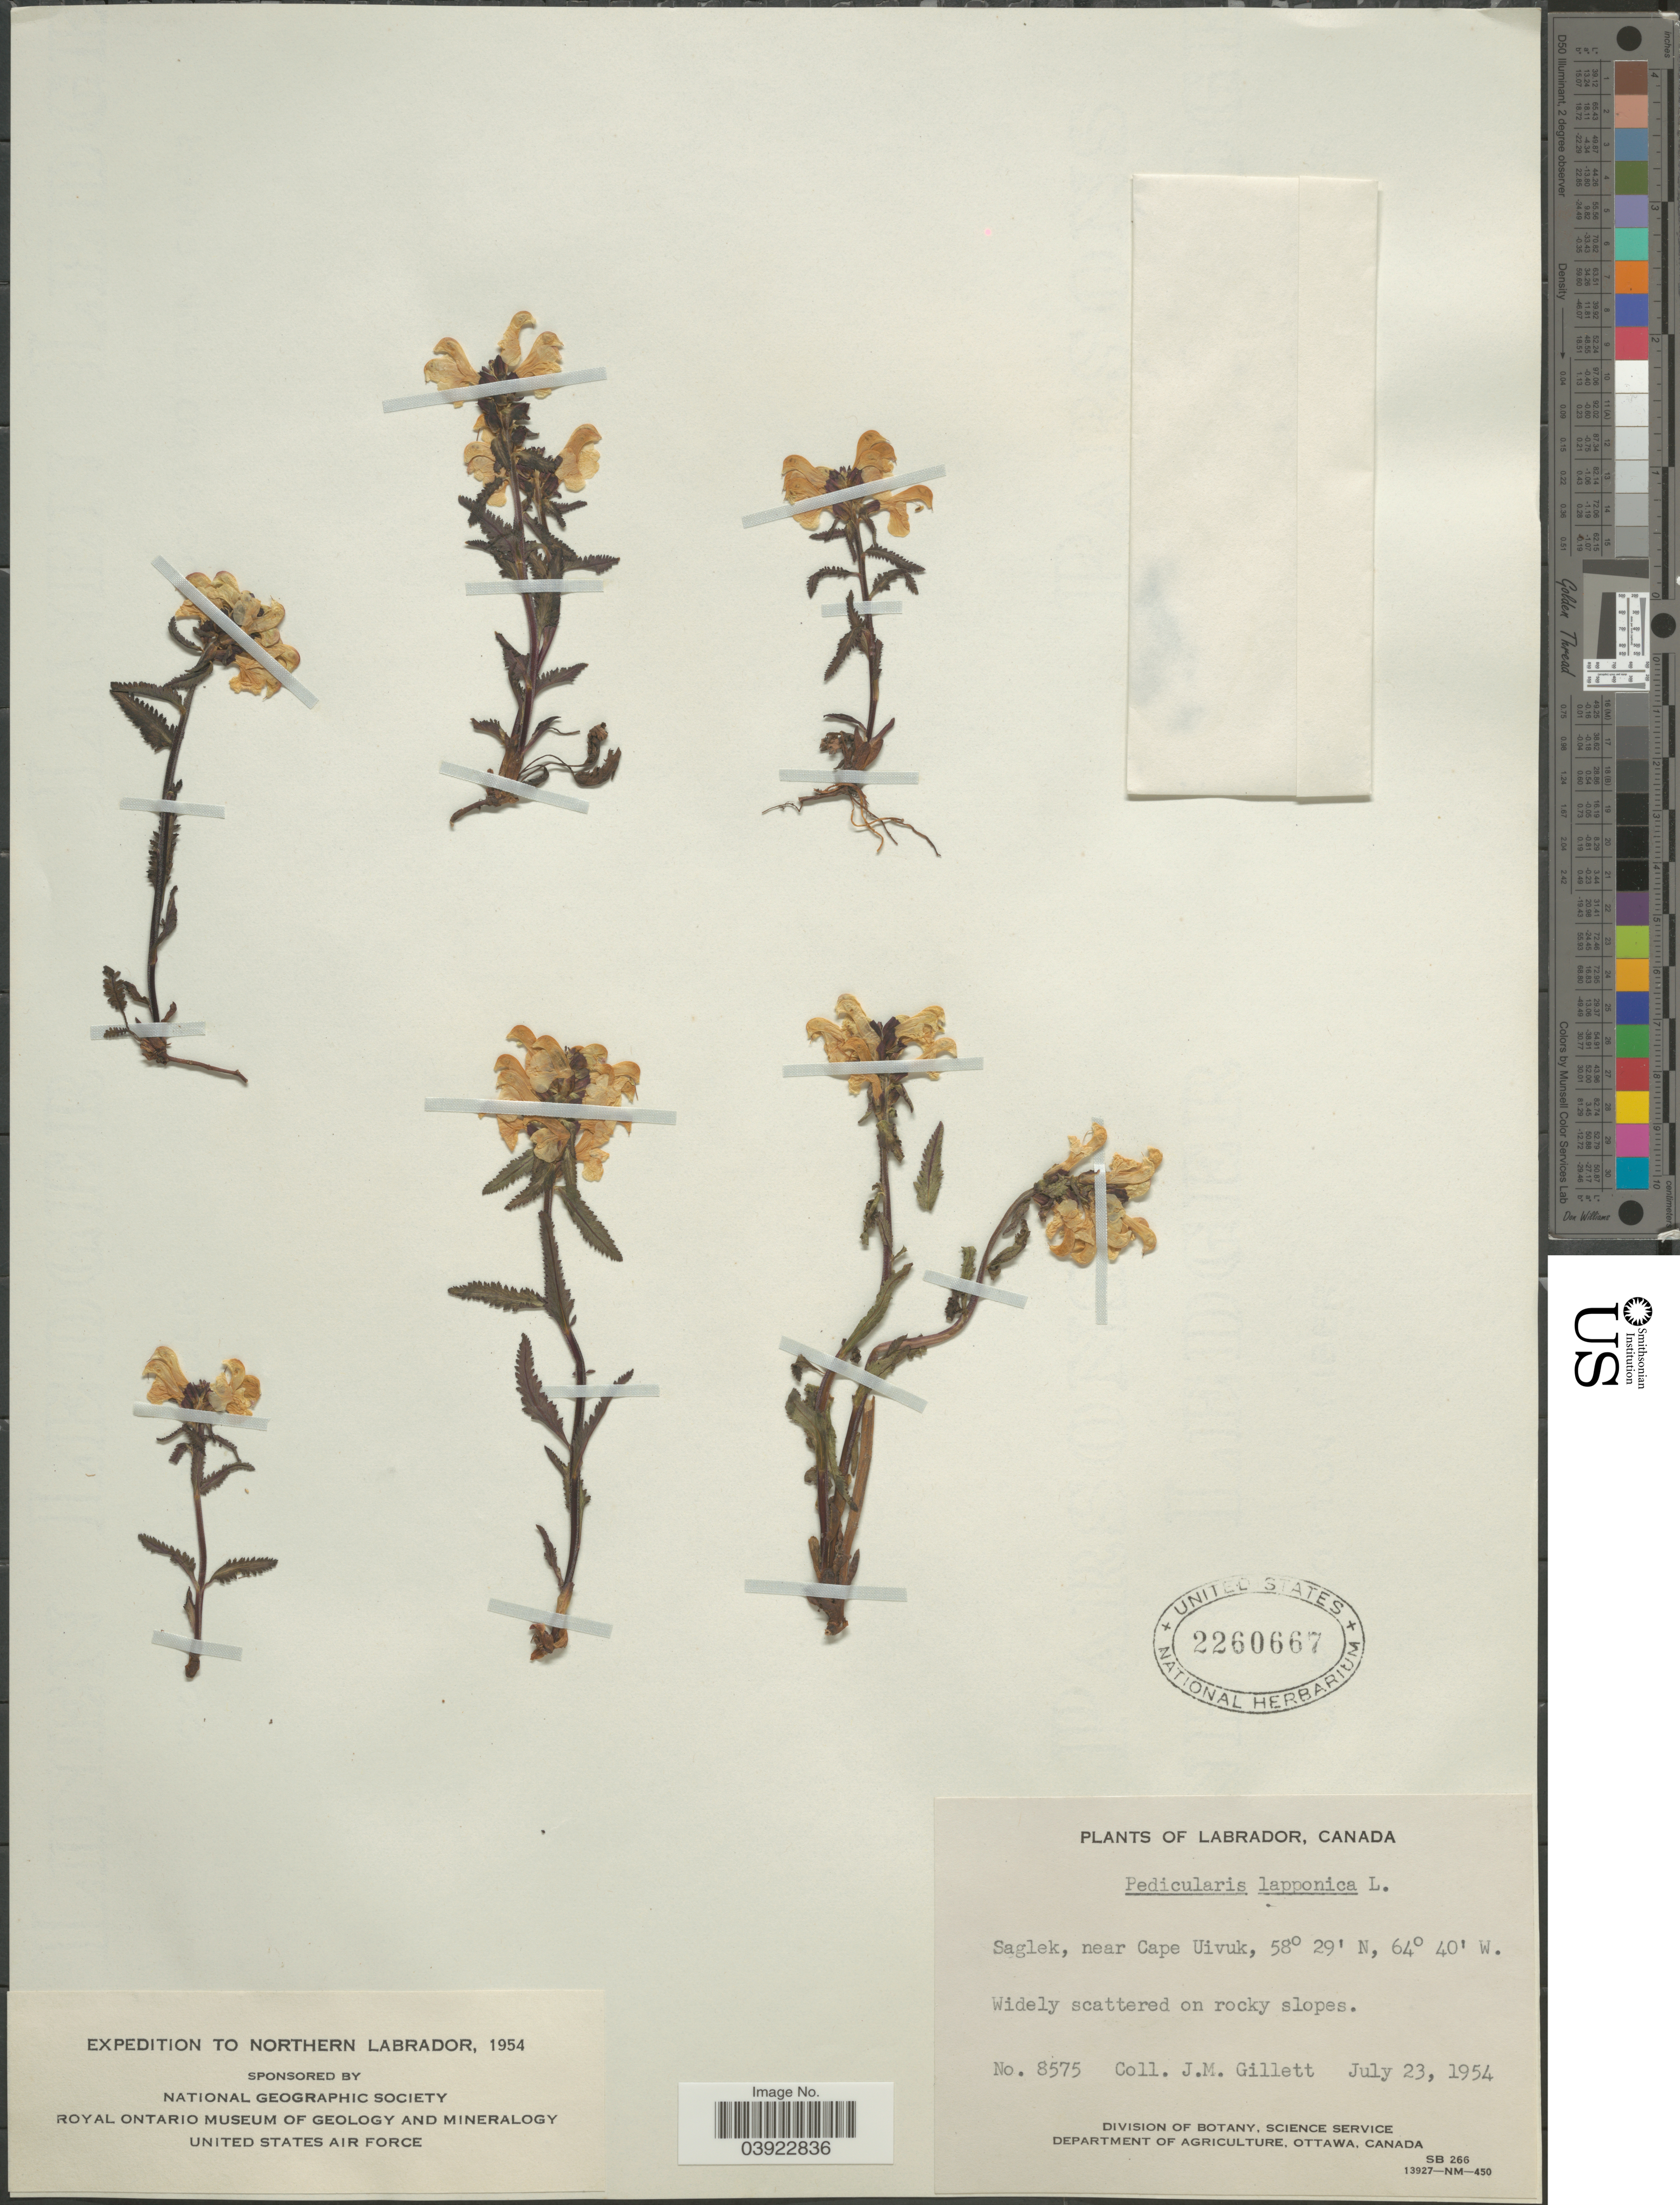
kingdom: Plantae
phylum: Tracheophyta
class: Magnoliopsida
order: Lamiales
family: Orobanchaceae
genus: Pedicularis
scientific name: Pedicularis lapponica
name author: L.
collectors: J. M. Gillett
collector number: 8575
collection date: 1954-07-23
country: Canada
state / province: Newfoundland and Labrador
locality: Northern Labrador. Saglek, near Cape Uivuk.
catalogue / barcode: US 2260667